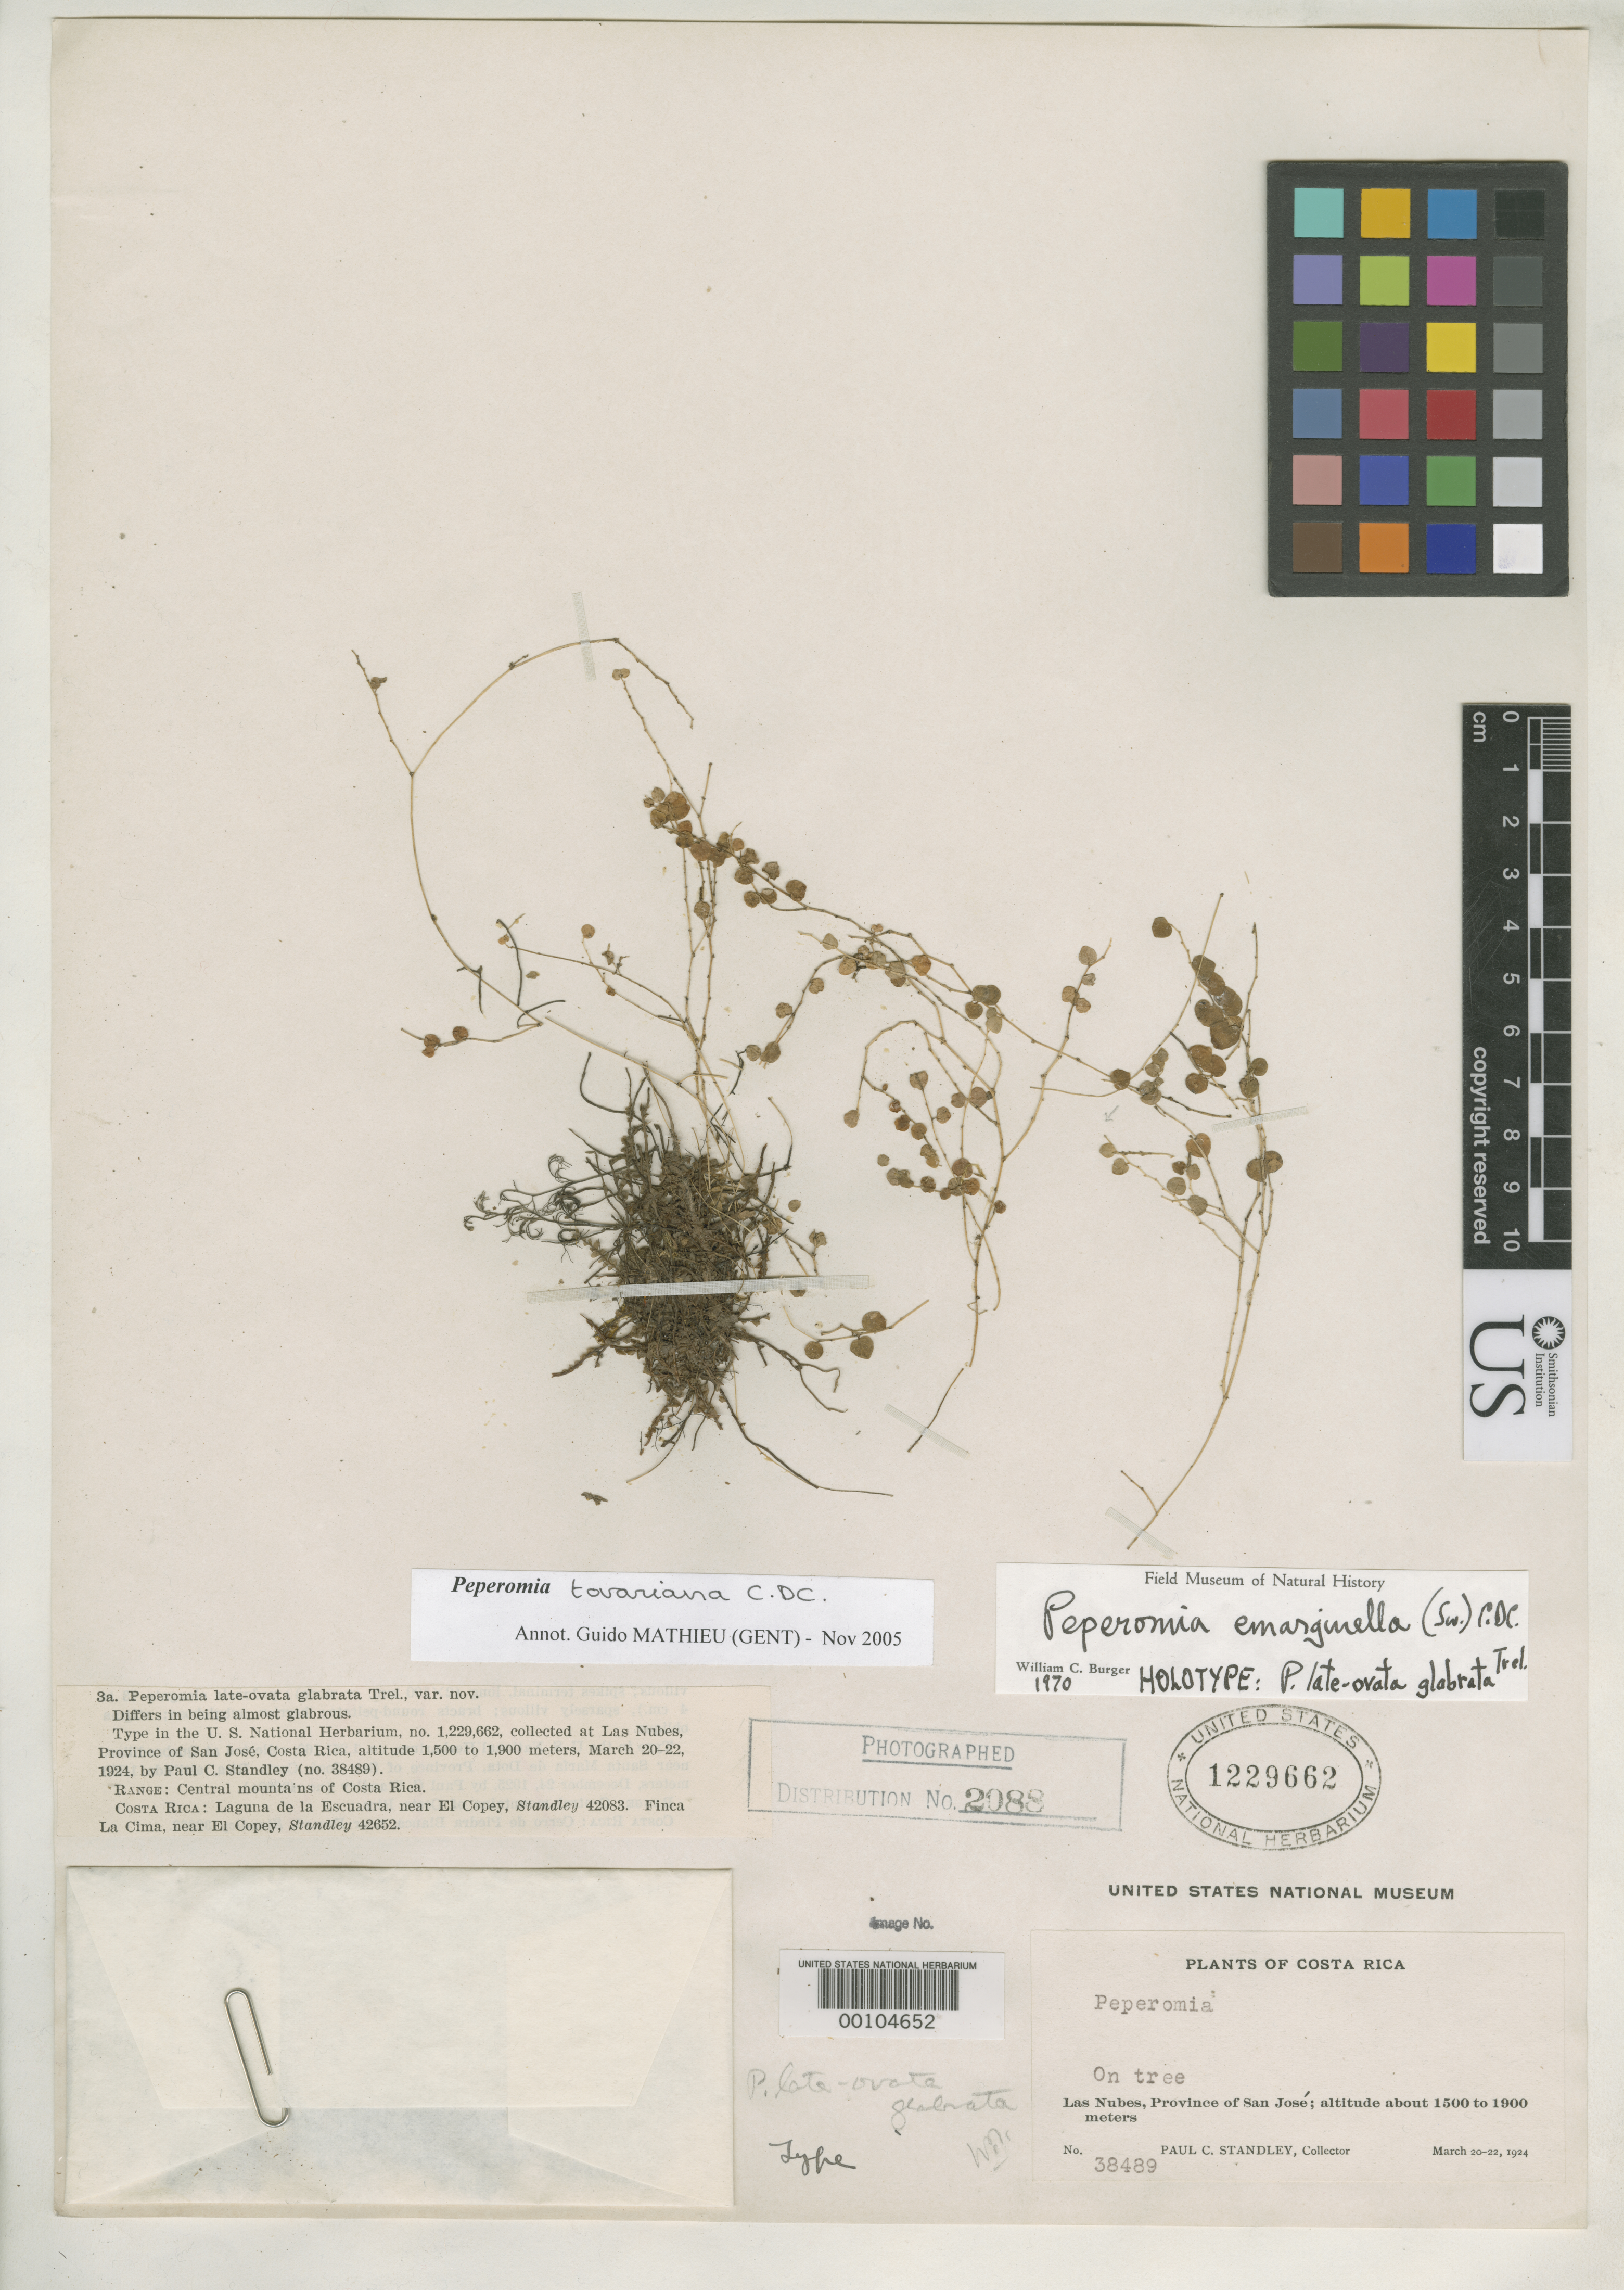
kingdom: Plantae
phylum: Tracheophyta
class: Magnoliopsida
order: Piperales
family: Piperaceae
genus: Peperomia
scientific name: Peperomia late-ovata var. glabrata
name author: Trel.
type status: Holotype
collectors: P. C. Standley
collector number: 38489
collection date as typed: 20 Mar 1924 to 22 Mar 1924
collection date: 1924-03-20/1924-03-22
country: Costa Rica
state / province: San José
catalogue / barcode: US 1229662